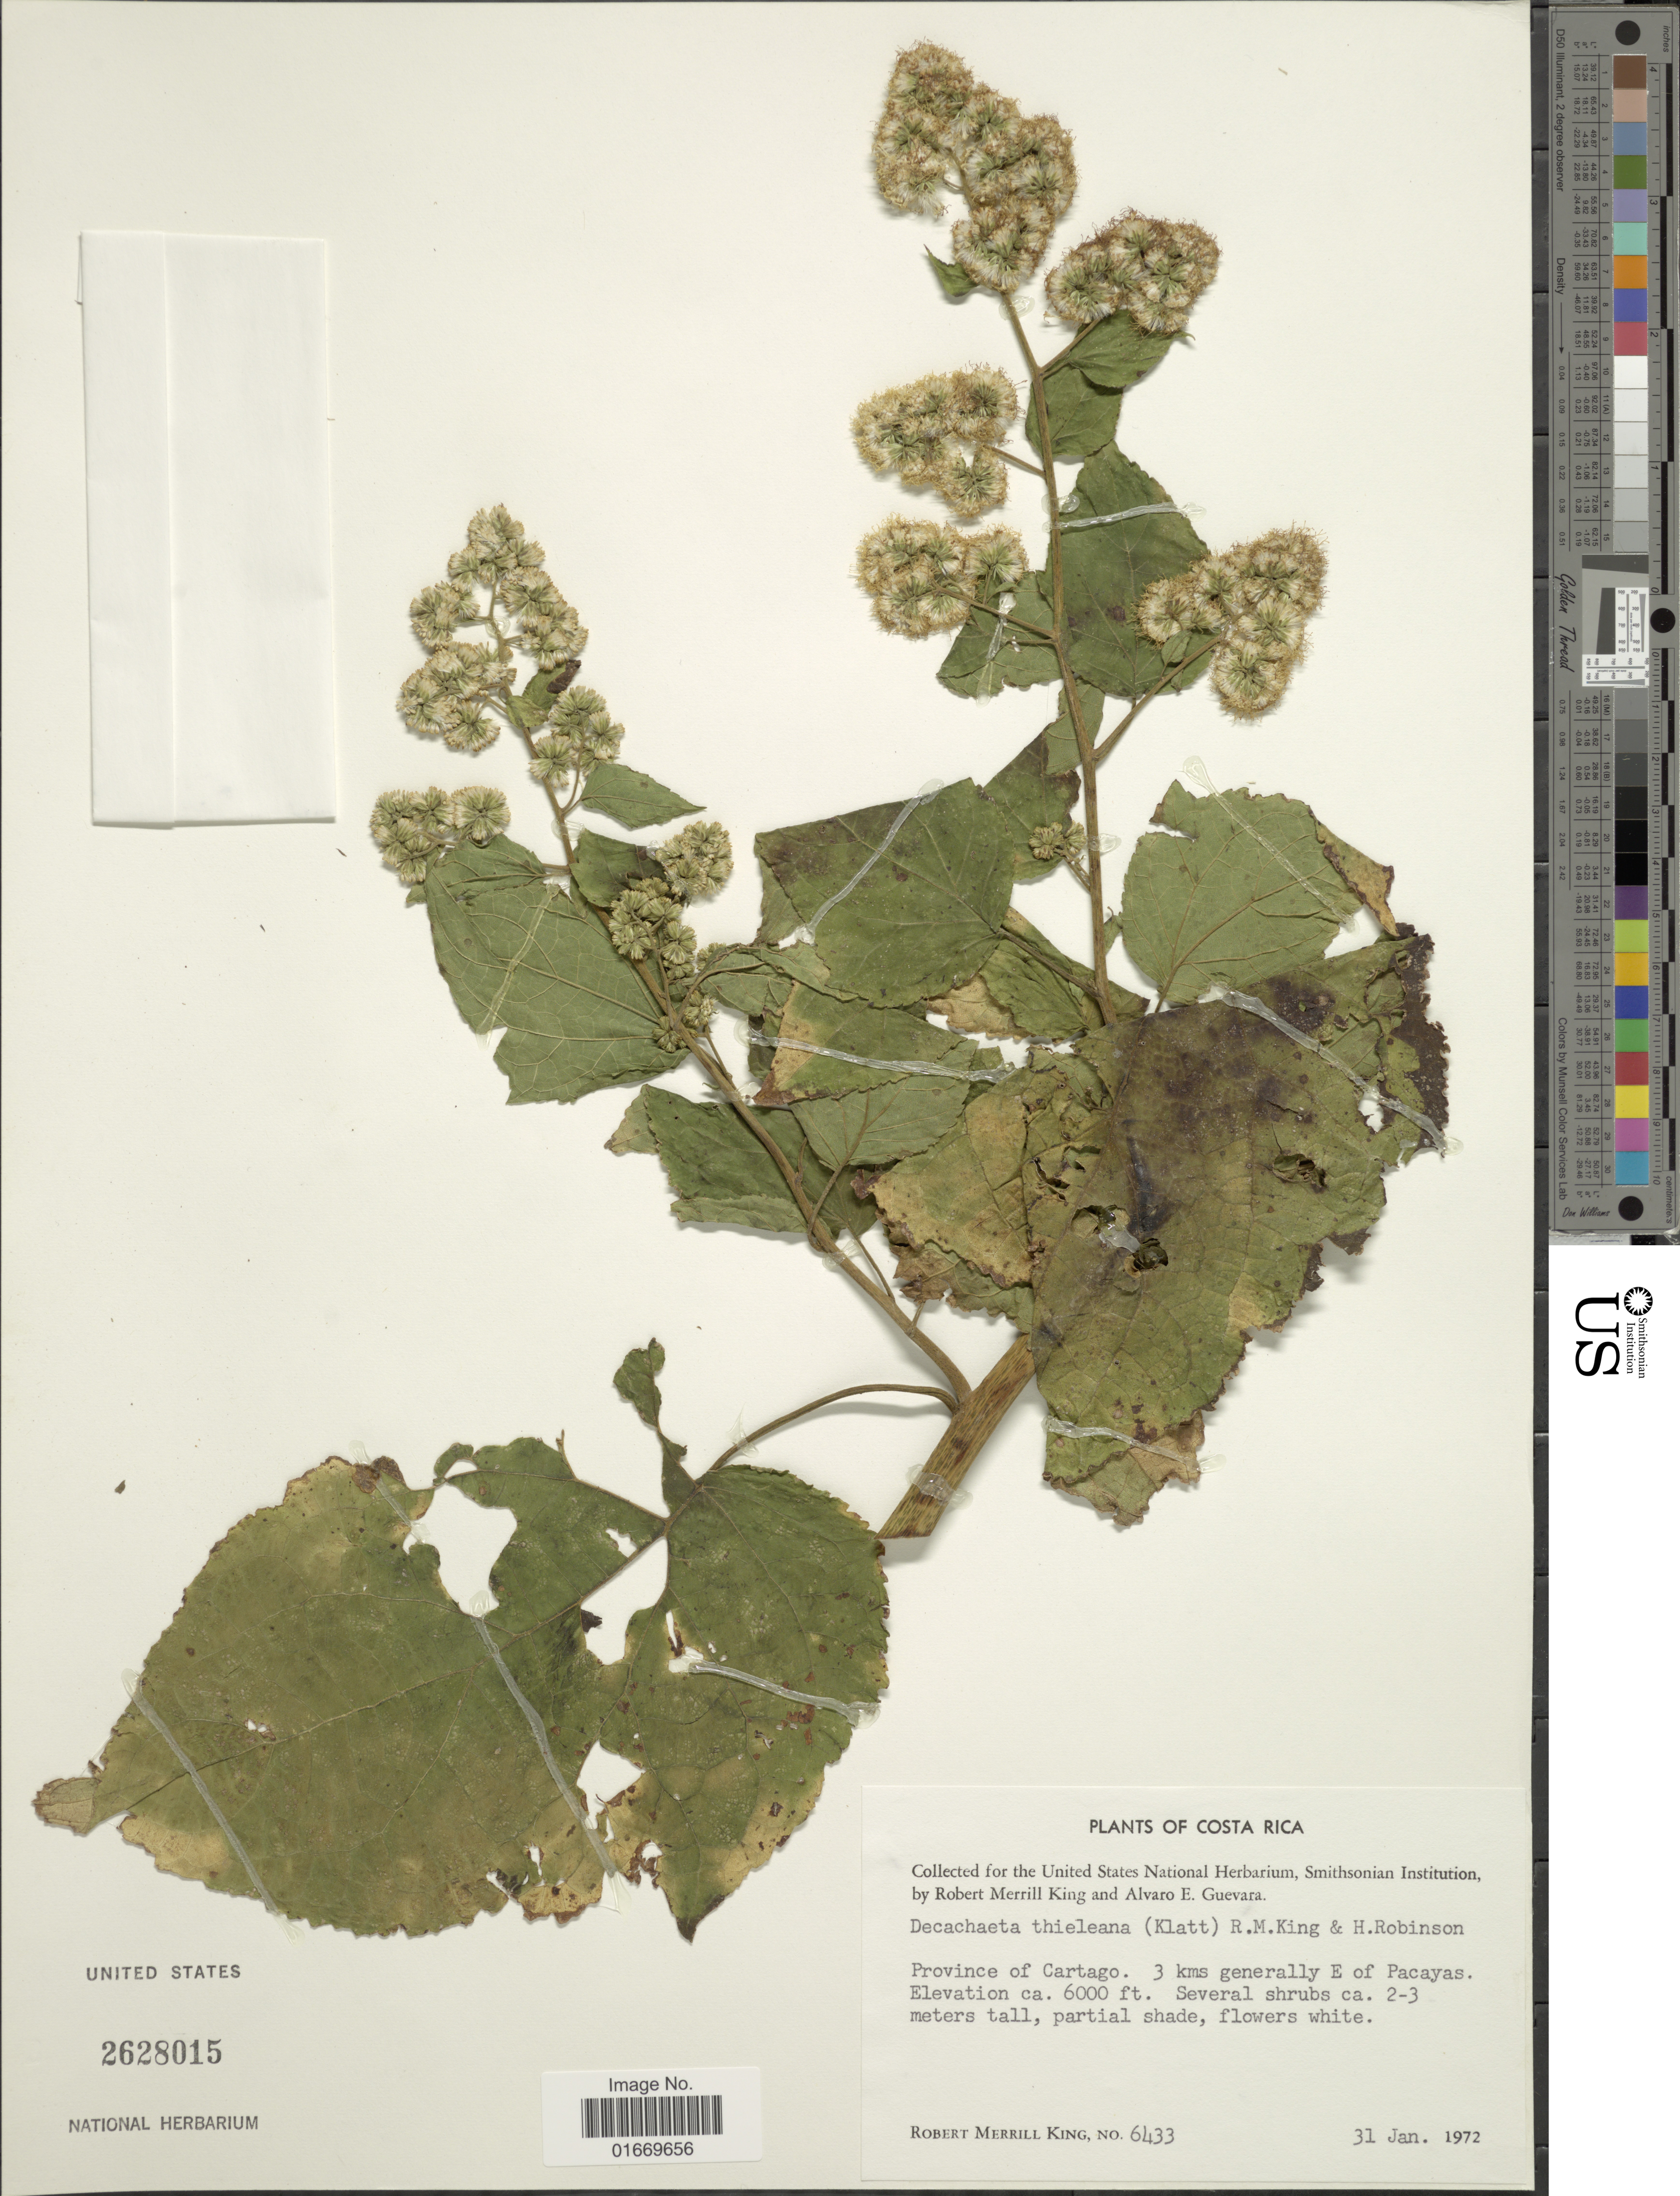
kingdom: Plantae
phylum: Tracheophyta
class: Magnoliopsida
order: Asterales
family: Asteraceae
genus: Decachaeta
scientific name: Decachaeta thieleana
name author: (Klatt) R.M. King & H. Rob.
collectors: R. M. King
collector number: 6433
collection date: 1972-01-31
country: Costa Rica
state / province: Cartago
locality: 3 kms generally E of Pacayas.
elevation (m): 1829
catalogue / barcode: US 2628015